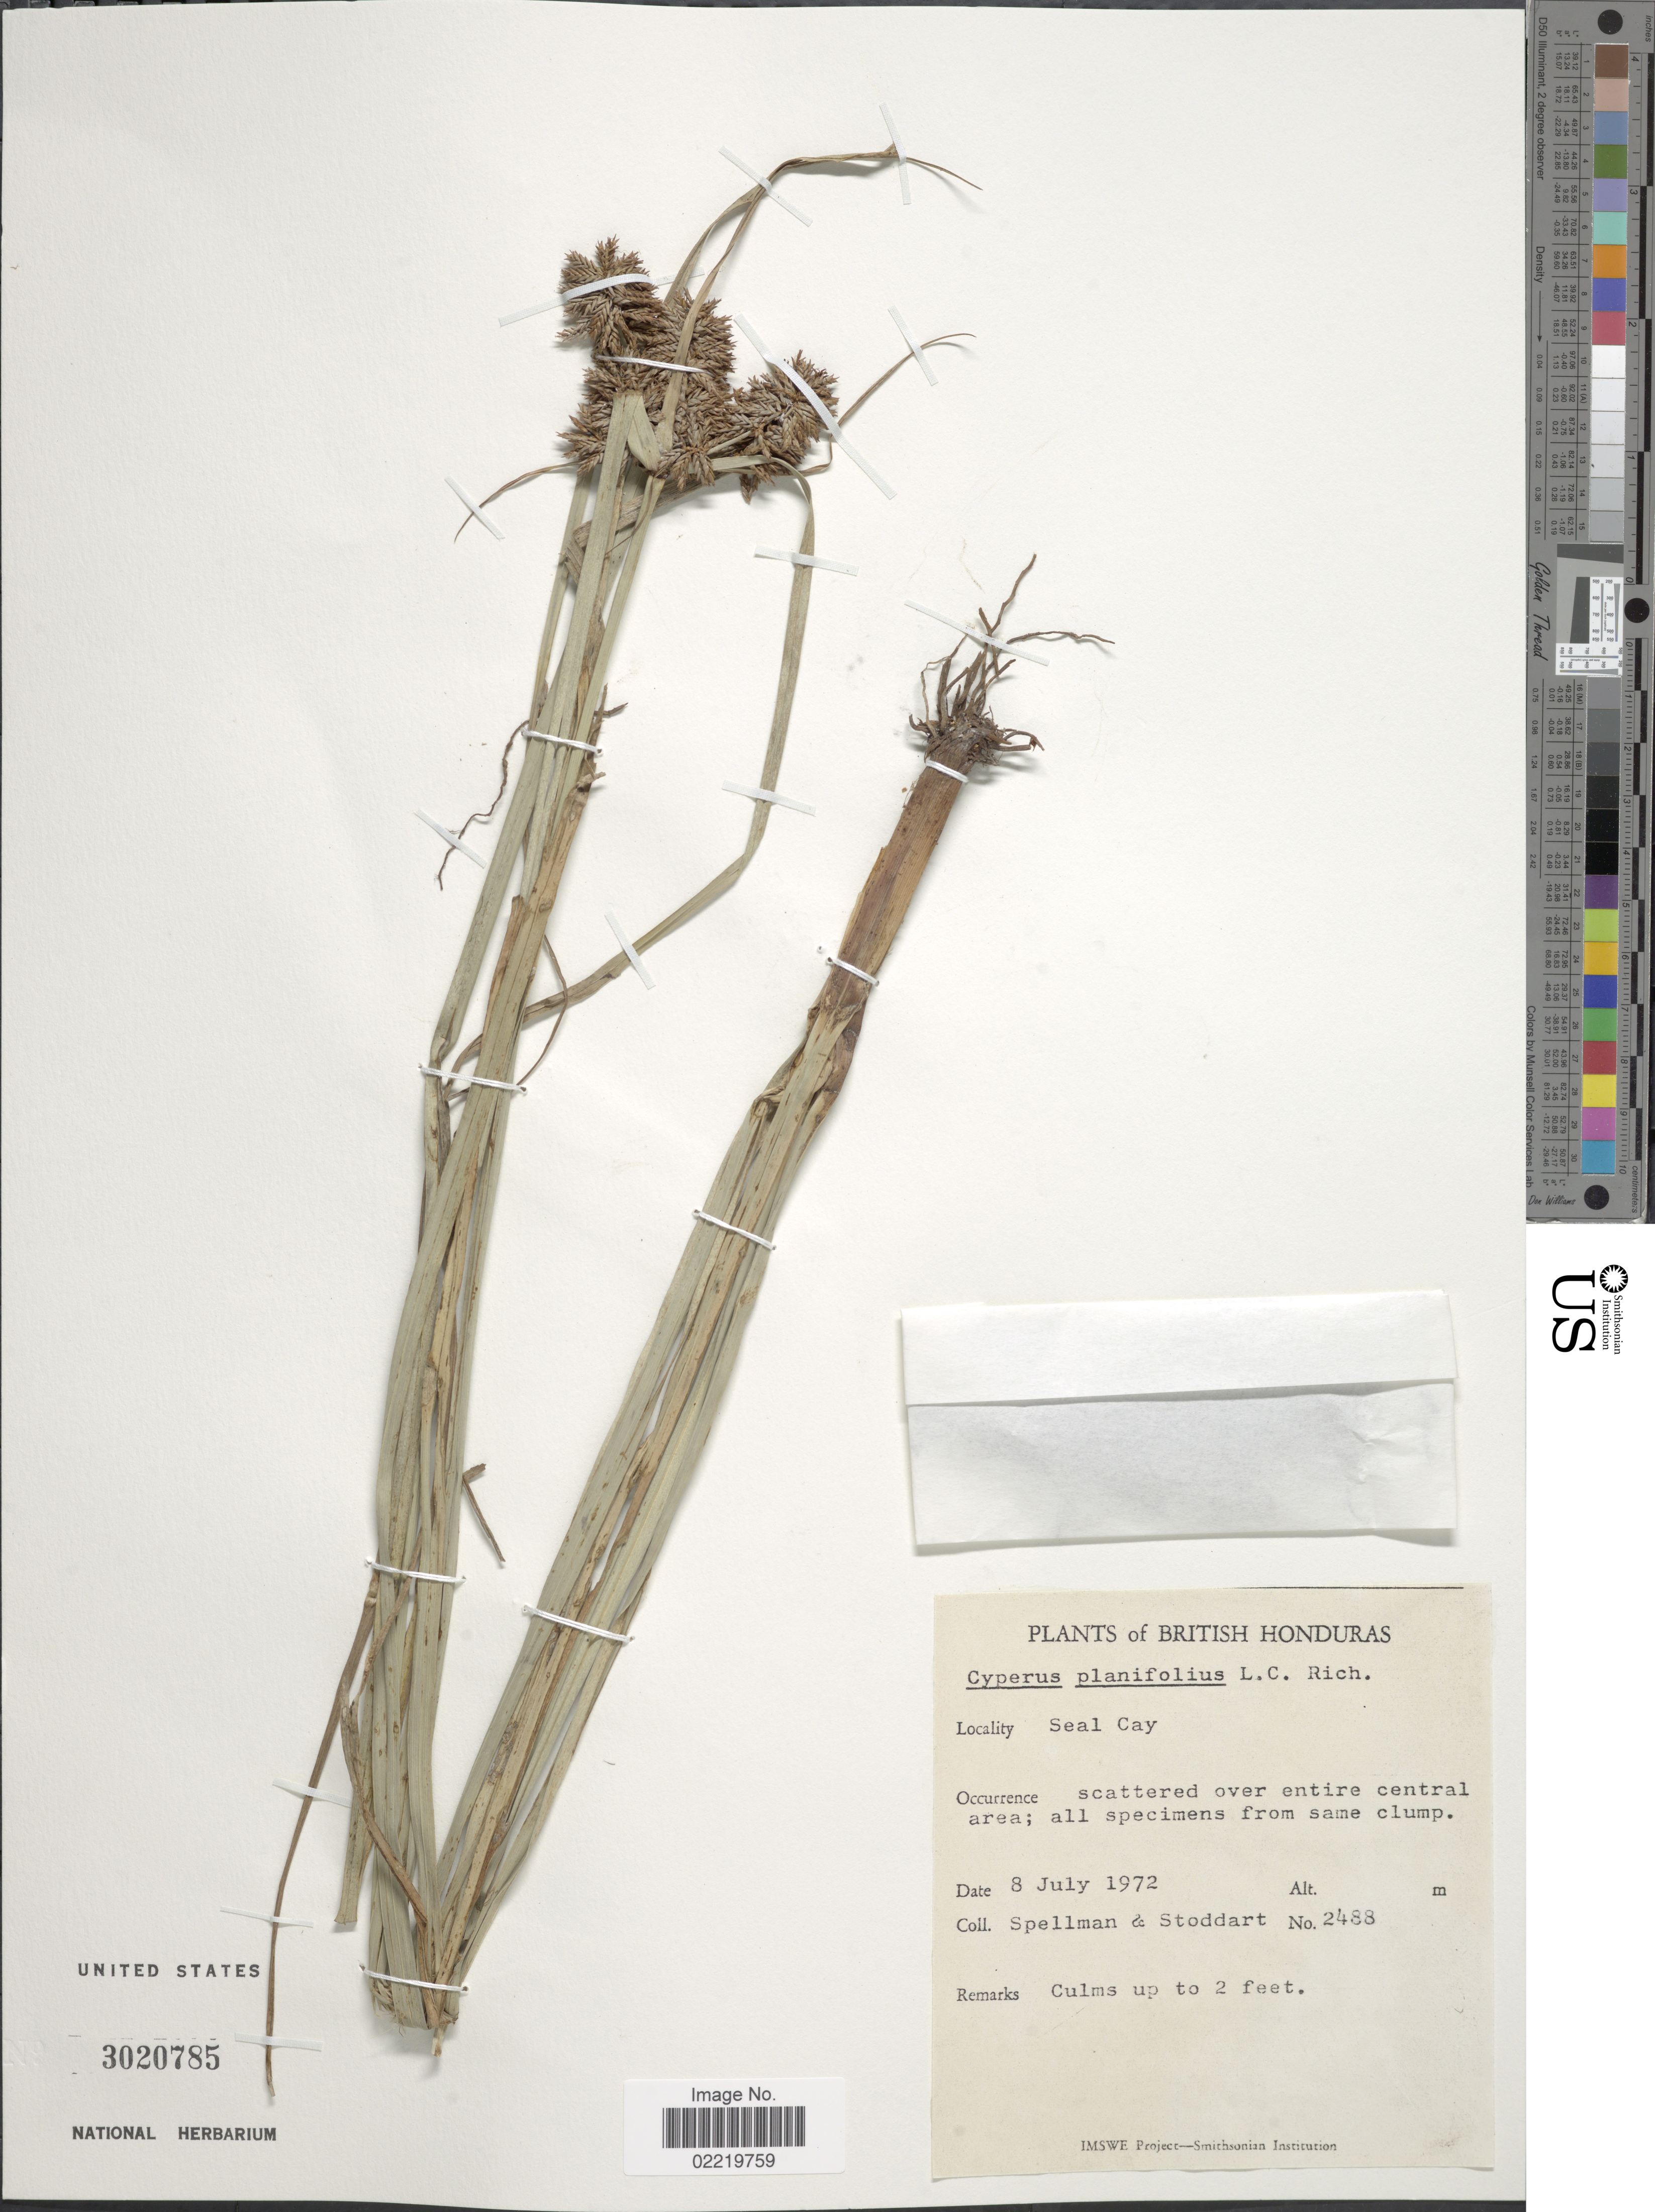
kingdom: Plantae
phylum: Tracheophyta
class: Liliopsida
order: Poales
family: Cyperaceae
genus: Cyperus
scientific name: Cyperus planifolius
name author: Rich.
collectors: Spellman, -- & -. Stoddart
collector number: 2488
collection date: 1972-07-08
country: Belize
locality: British Honduras, Seal Cay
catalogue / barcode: US 3020785